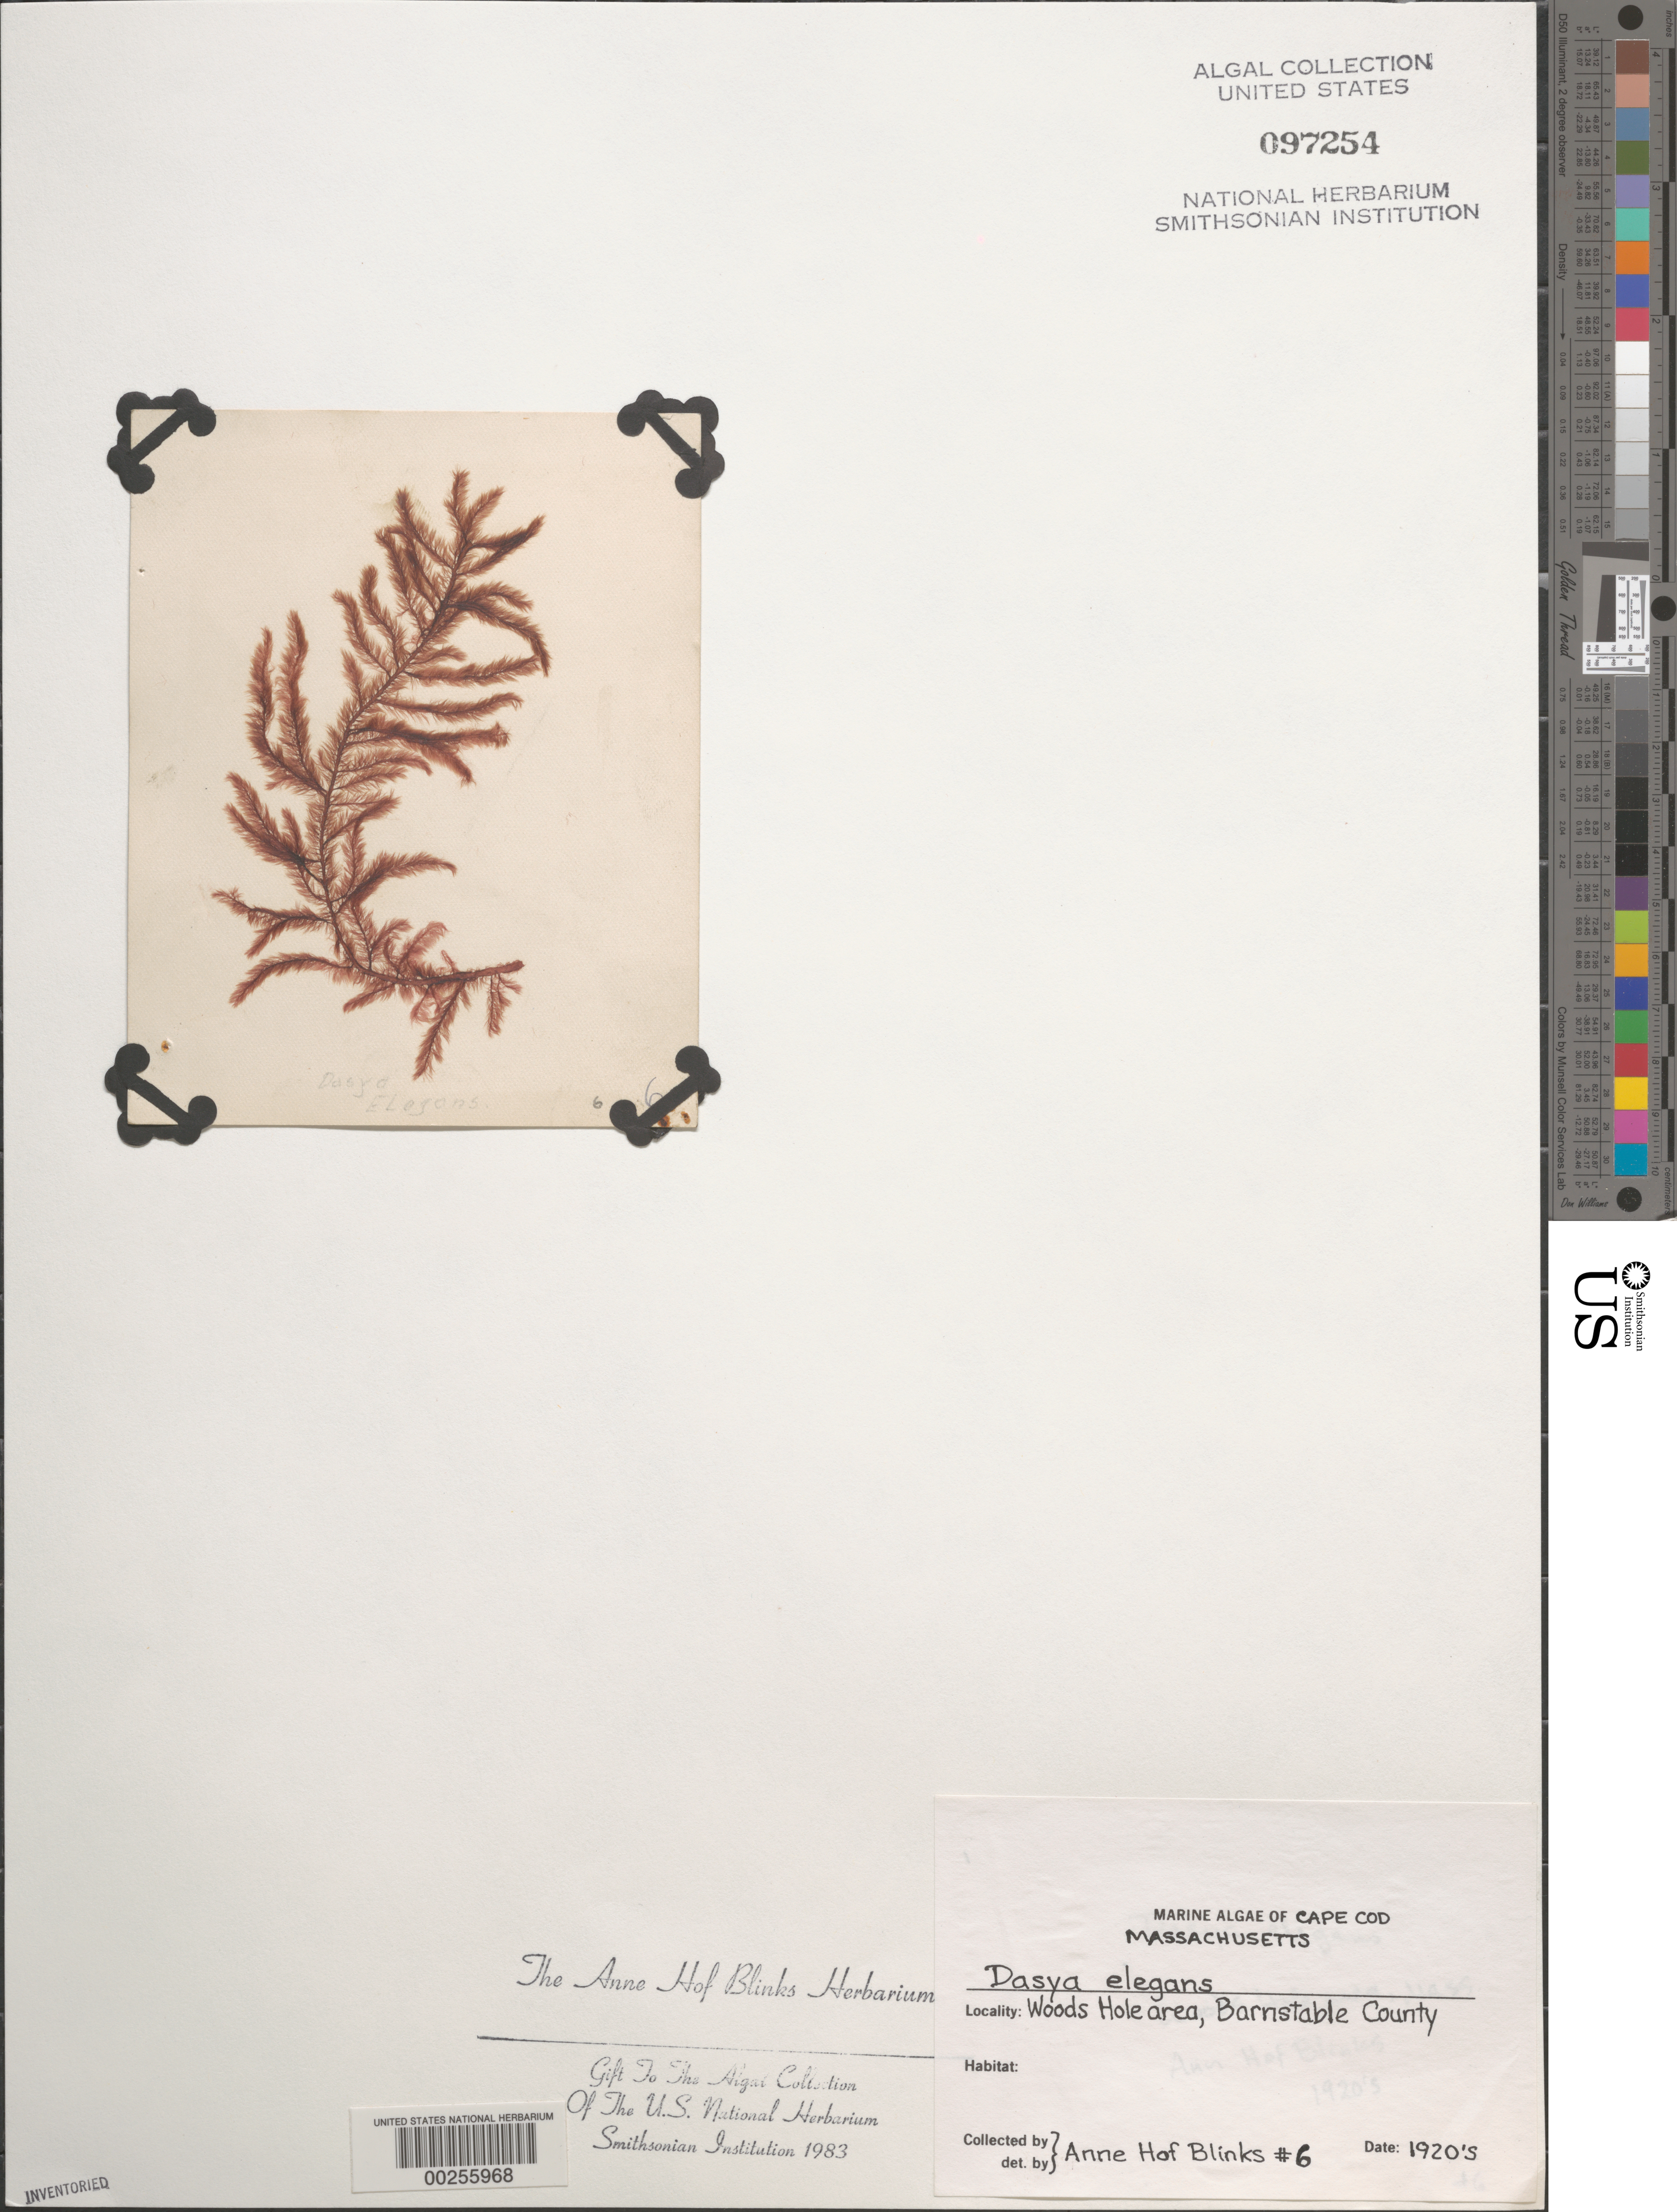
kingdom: Plantae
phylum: Rhodophyta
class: Florideophyceae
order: Ceramiales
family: Dasyaceae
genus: Dasya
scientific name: Dasya pedicellata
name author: (C. Agardh) C. Agardh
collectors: A. Blinks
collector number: AHB 6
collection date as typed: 192-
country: United States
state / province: Massachusetts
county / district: Barnstable County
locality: Woods Hole area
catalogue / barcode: US 97254